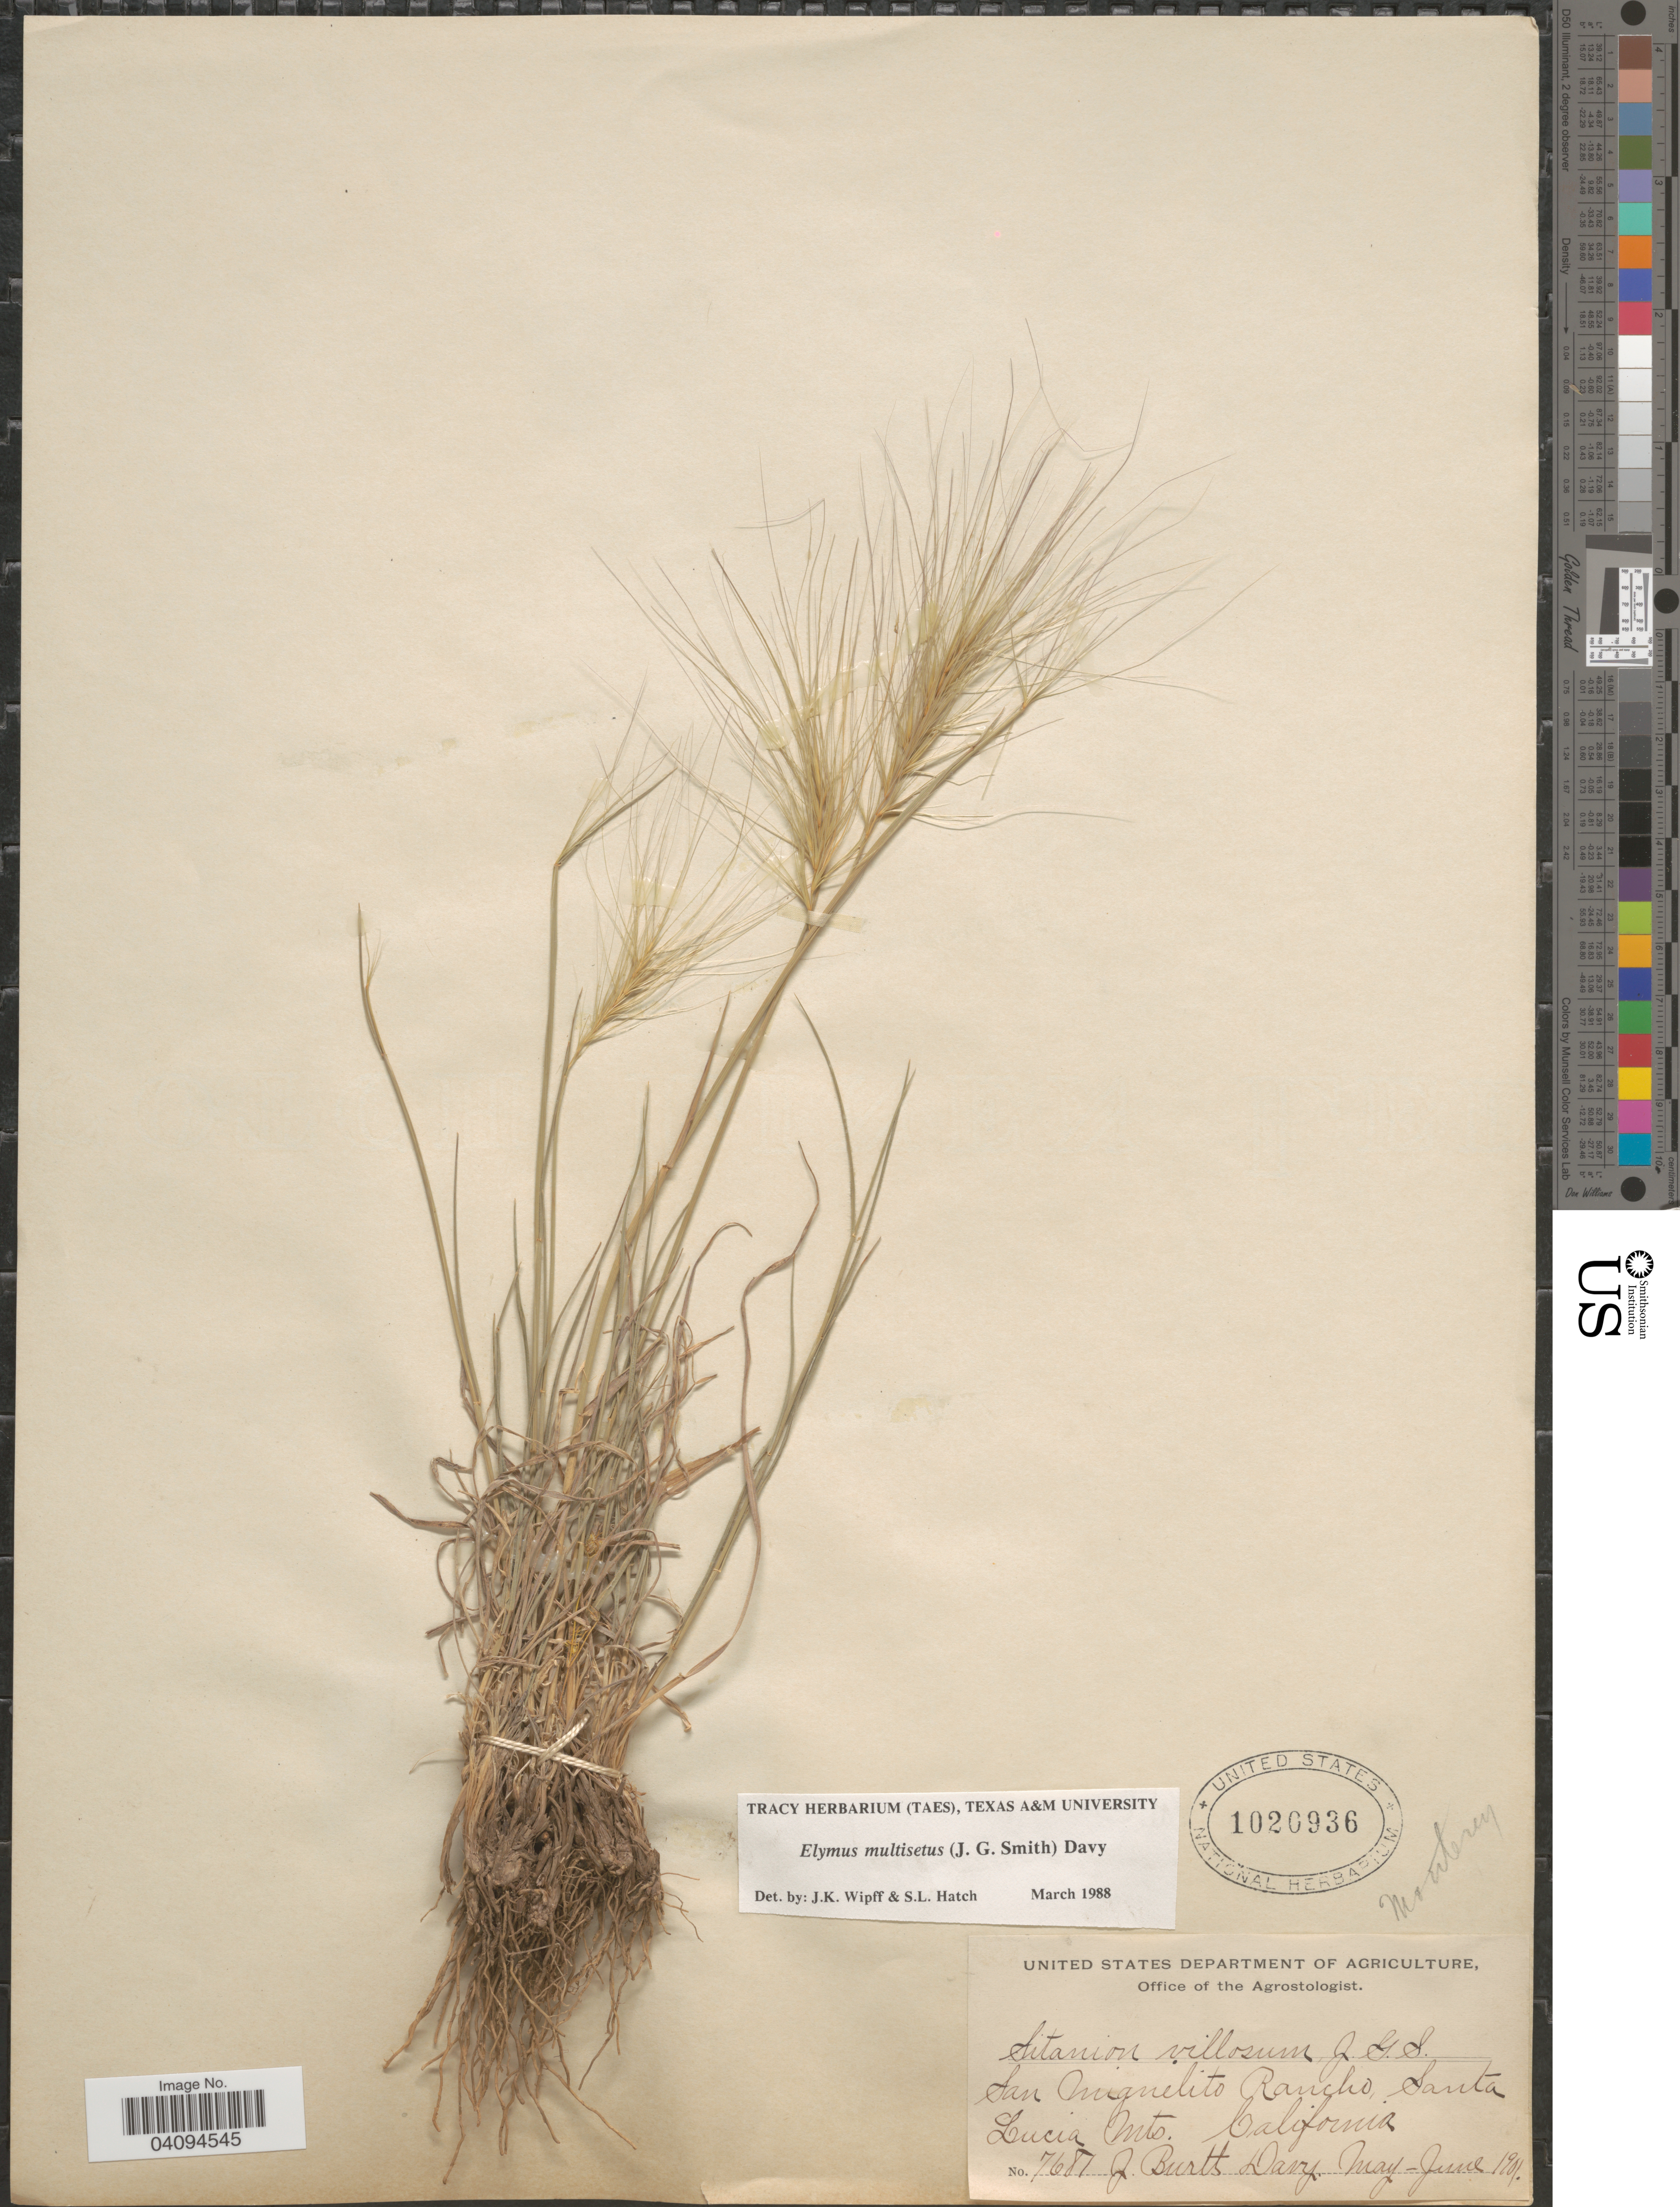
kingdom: Plantae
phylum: Tracheophyta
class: Liliopsida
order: Poales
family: Poaceae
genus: Elymus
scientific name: Elymus multisetus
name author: (J.G. Sm.) Burtt Davy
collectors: J. Burtt Davy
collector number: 7681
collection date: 1901-05/1901-06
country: United States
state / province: California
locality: San Mignelito Rancho, Santa Lucia Mts.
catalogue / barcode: US 1020936